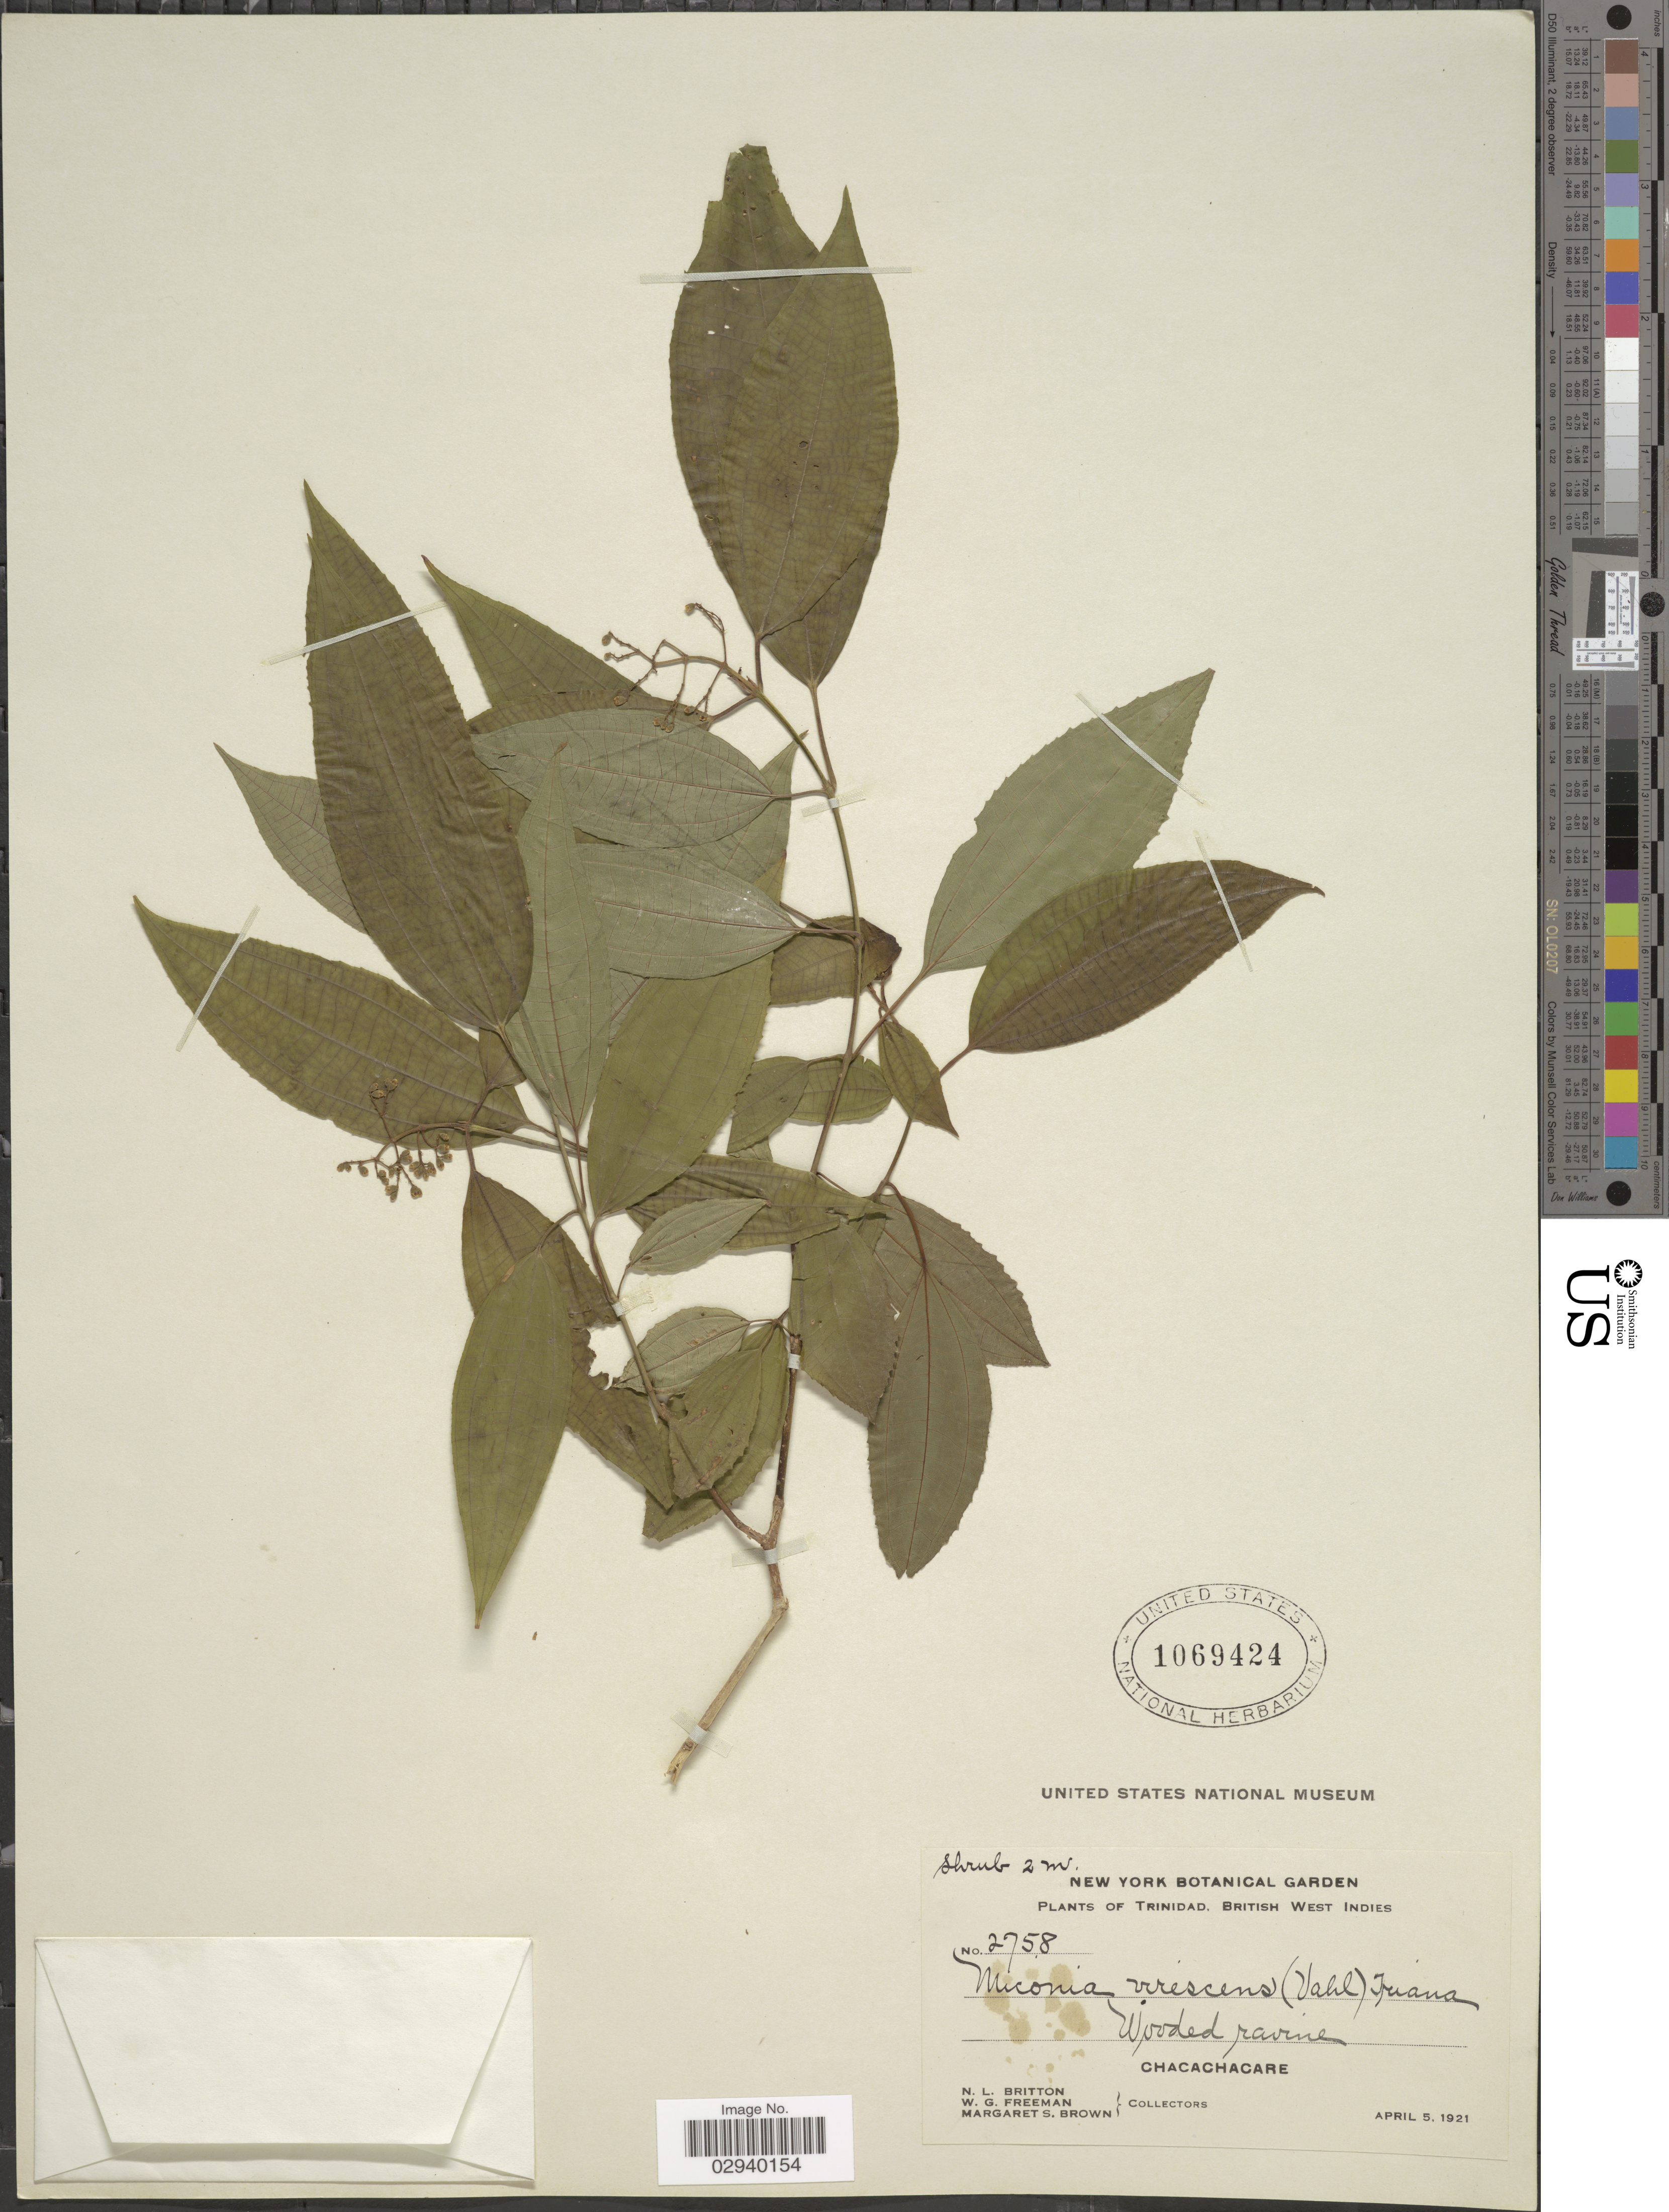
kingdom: Plantae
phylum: Tracheophyta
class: Magnoliopsida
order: Myrtales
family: Melastomataceae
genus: Miconia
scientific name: Miconia laevigata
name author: (L.) D. Don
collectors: N. Britton, W. Freeman & M. S. Brown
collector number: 2758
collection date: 1921-04-05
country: Trinidad and Tobago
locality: Trinidad, British West Indies. Chacachacare.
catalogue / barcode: US 1069424